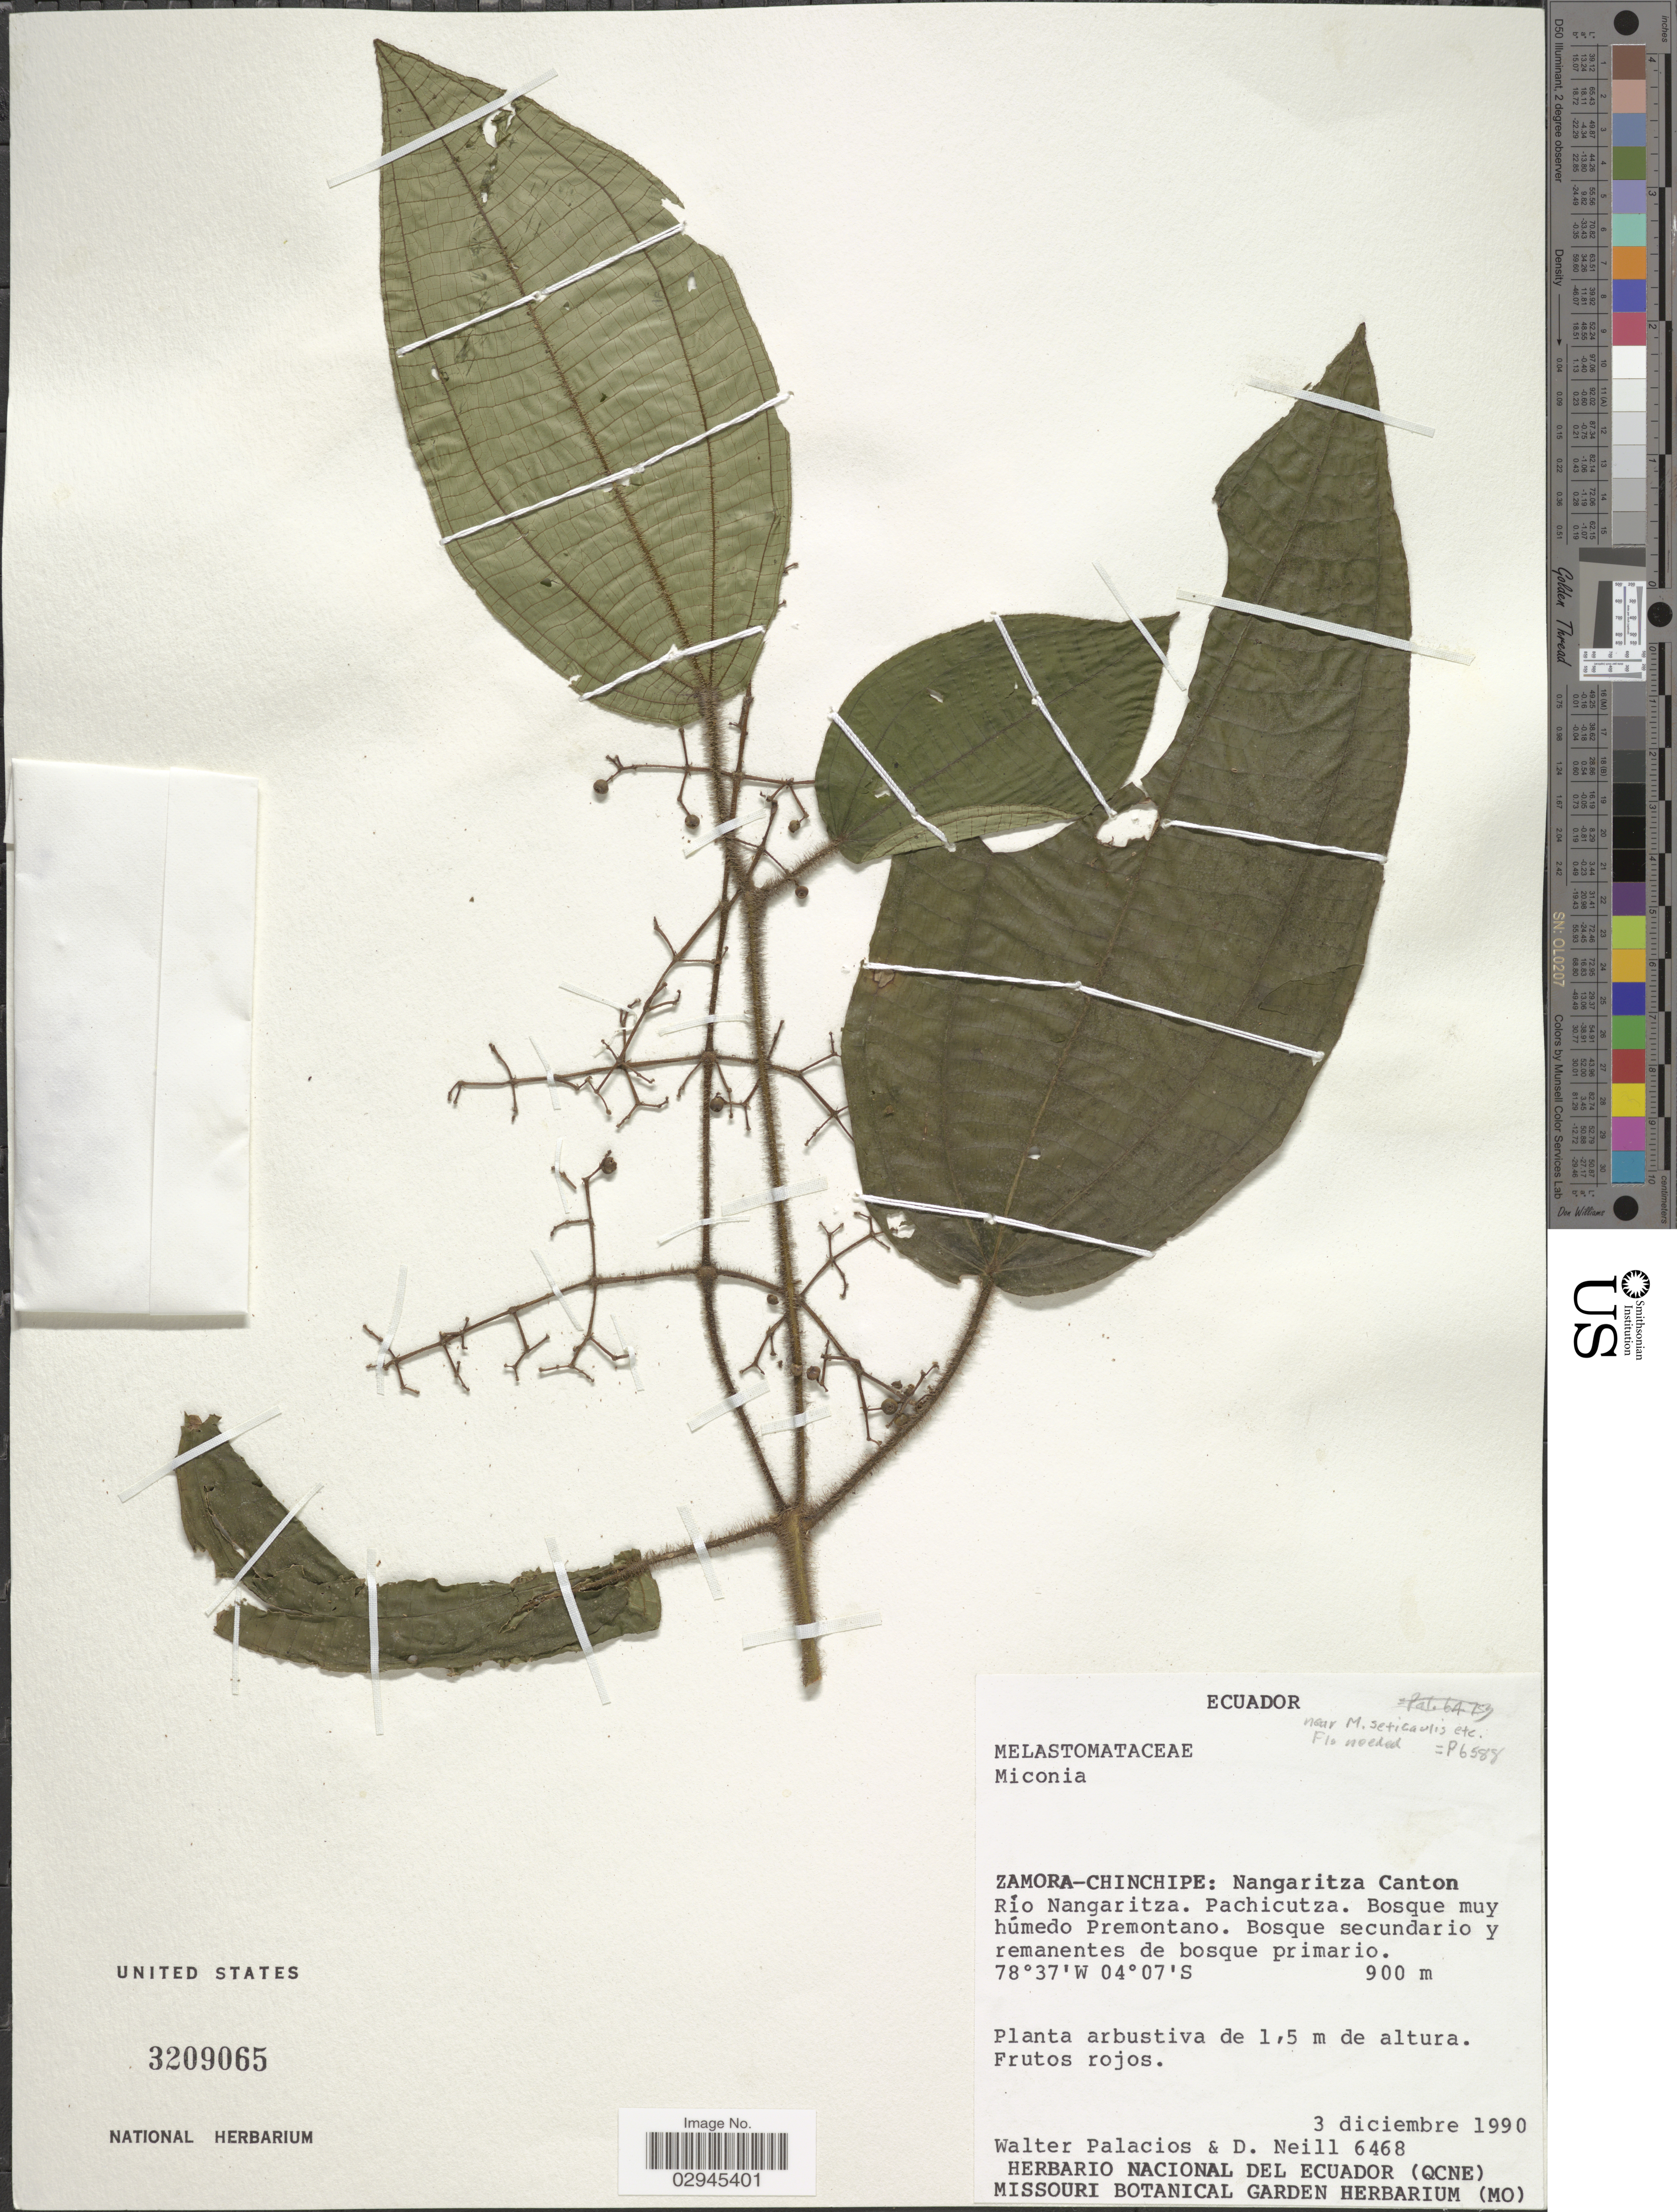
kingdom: Plantae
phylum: Tracheophyta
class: Magnoliopsida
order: Myrtales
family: Melastomataceae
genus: Miconia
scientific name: Miconia sp.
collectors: W. Palacios & D. Neill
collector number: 6468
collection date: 1990-12-03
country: Ecuador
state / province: Zamora-Chinchipe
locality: Nangaritza Canton. Río Nangaritza. Pachicutza. Bosque muy húmedo Premontano.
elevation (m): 900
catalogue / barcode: US 3209065